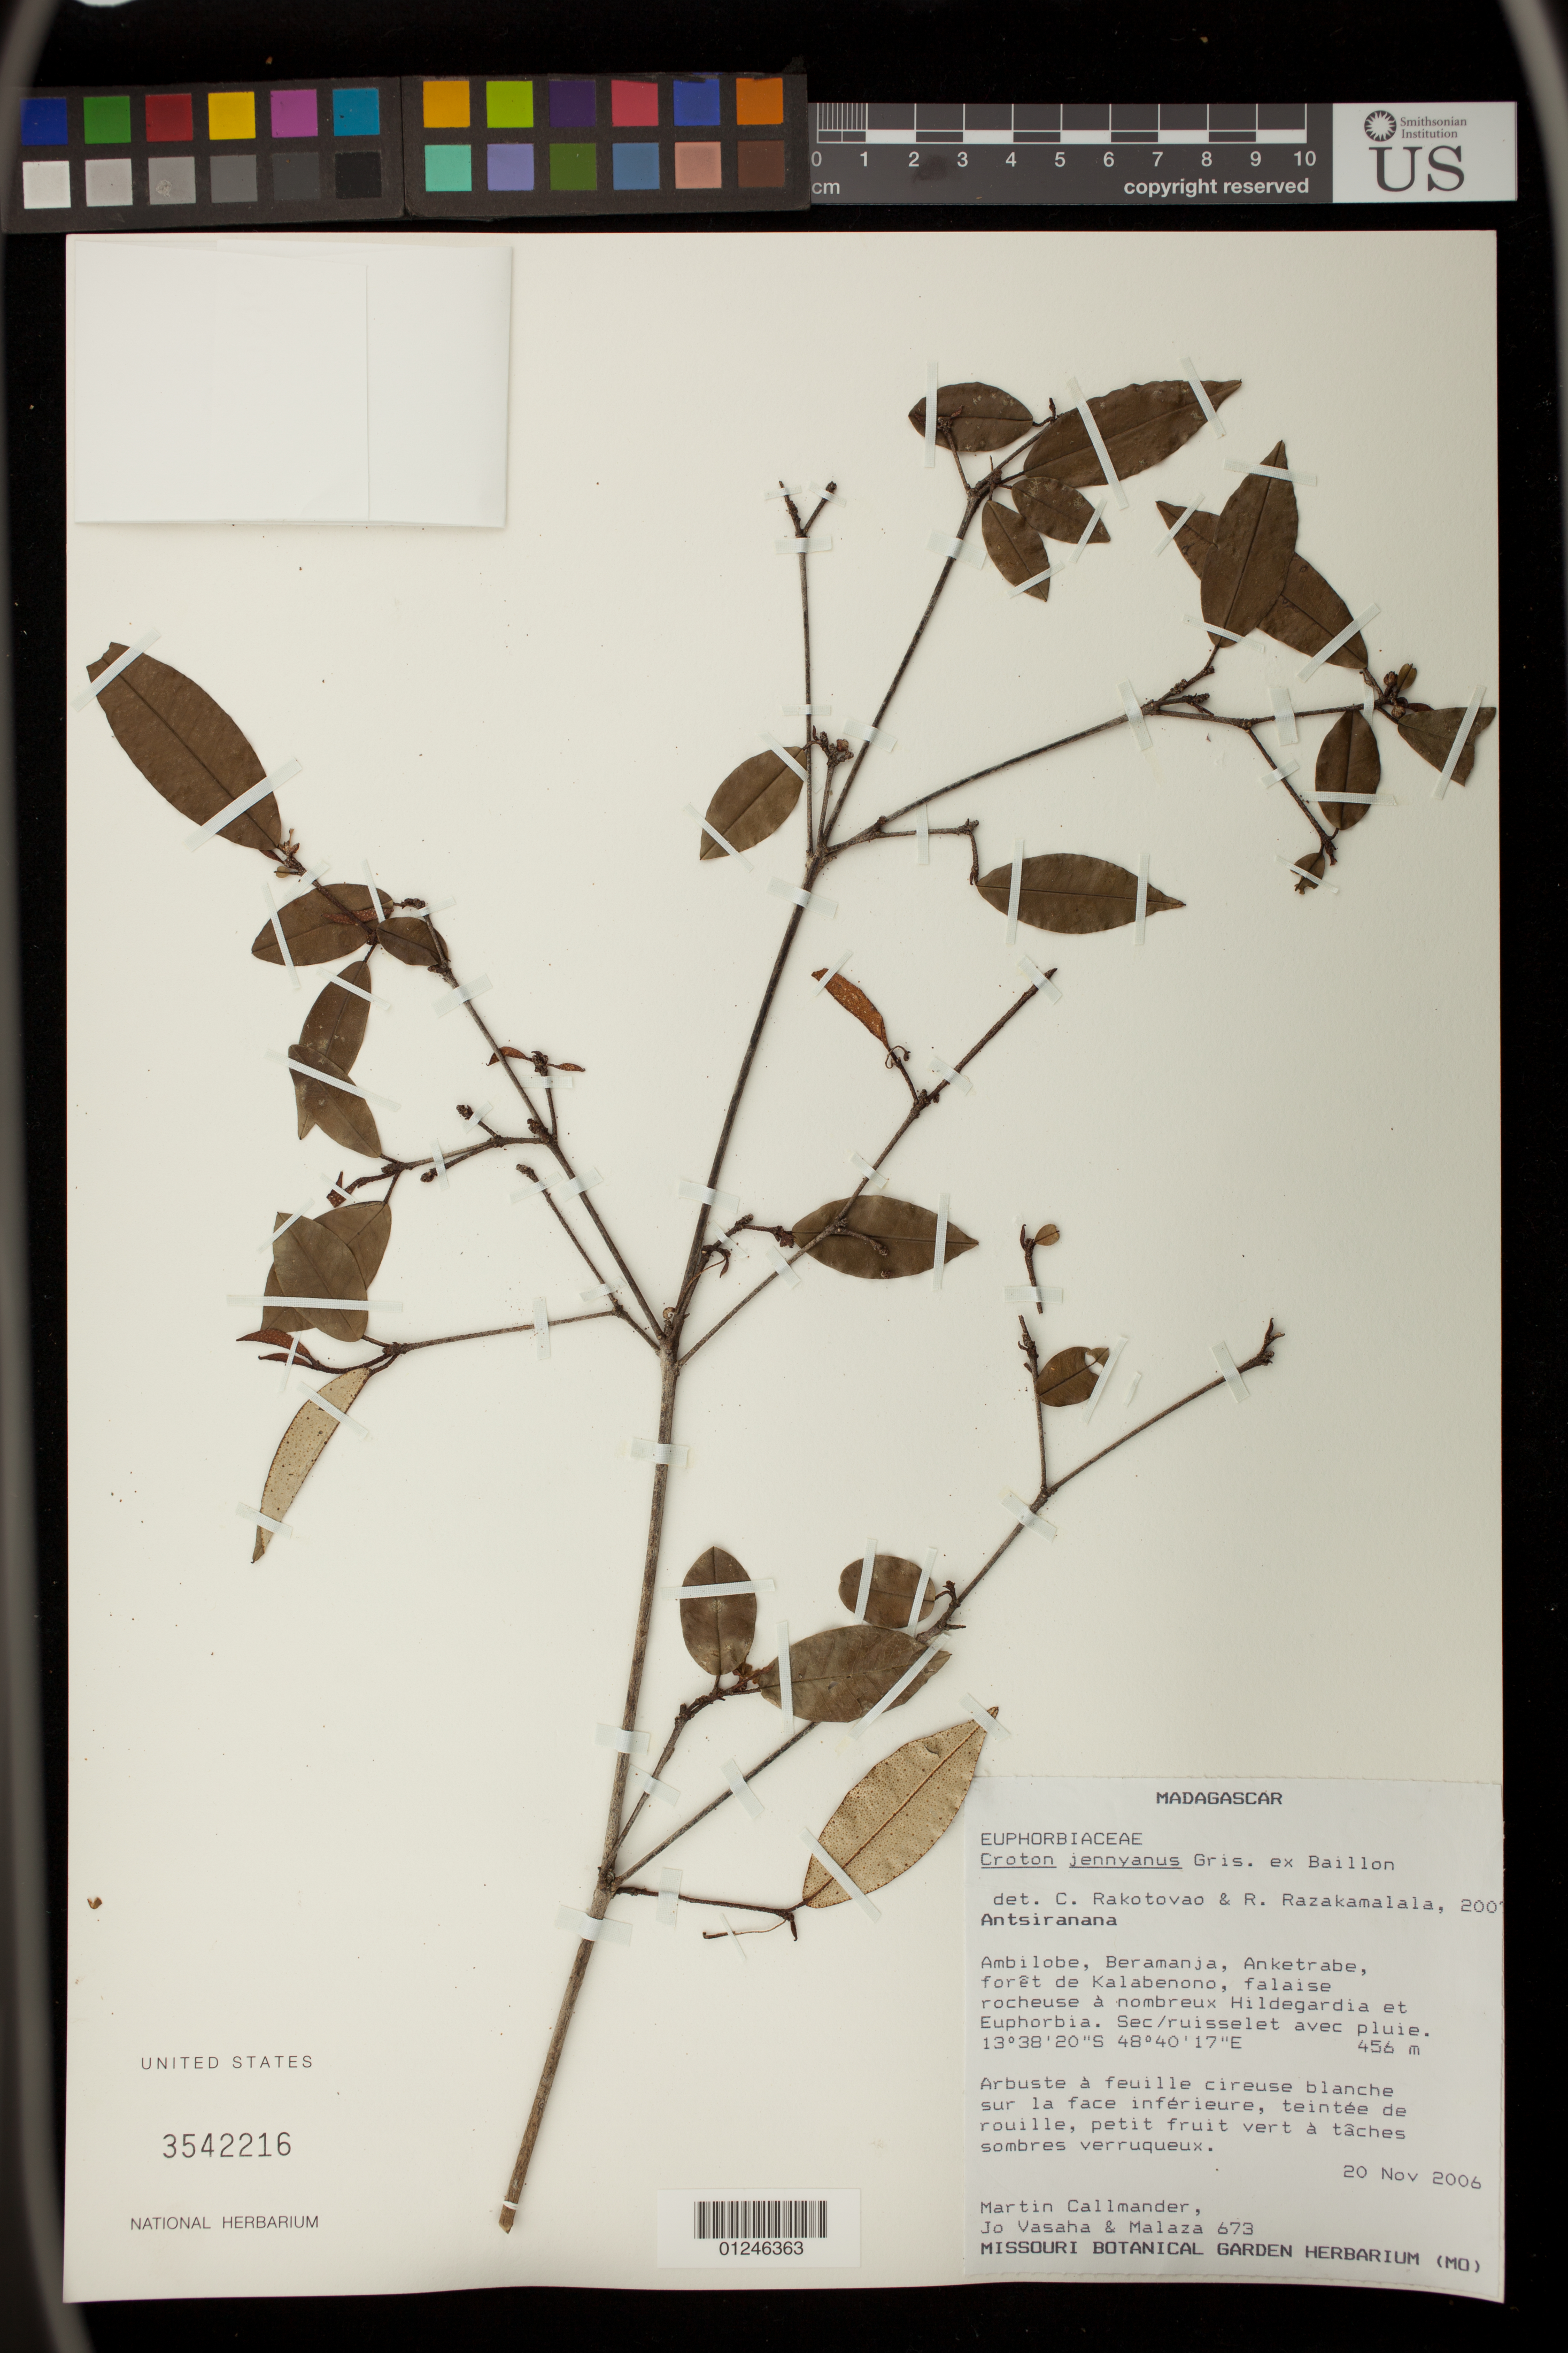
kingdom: Plantae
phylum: Tracheophyta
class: Magnoliopsida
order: Malpighiales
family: Euphorbiaceae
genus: Croton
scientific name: Croton jennyanus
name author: Gris ex Baill.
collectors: M. Callmander & J. Vasaha & Malaza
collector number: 673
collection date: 2006-11-20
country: Madagascar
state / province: Diana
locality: Ambilobe, Beramanja, Anketrabe, fort de Kalabueno, Antsiranana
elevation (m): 456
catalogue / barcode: US 3542216